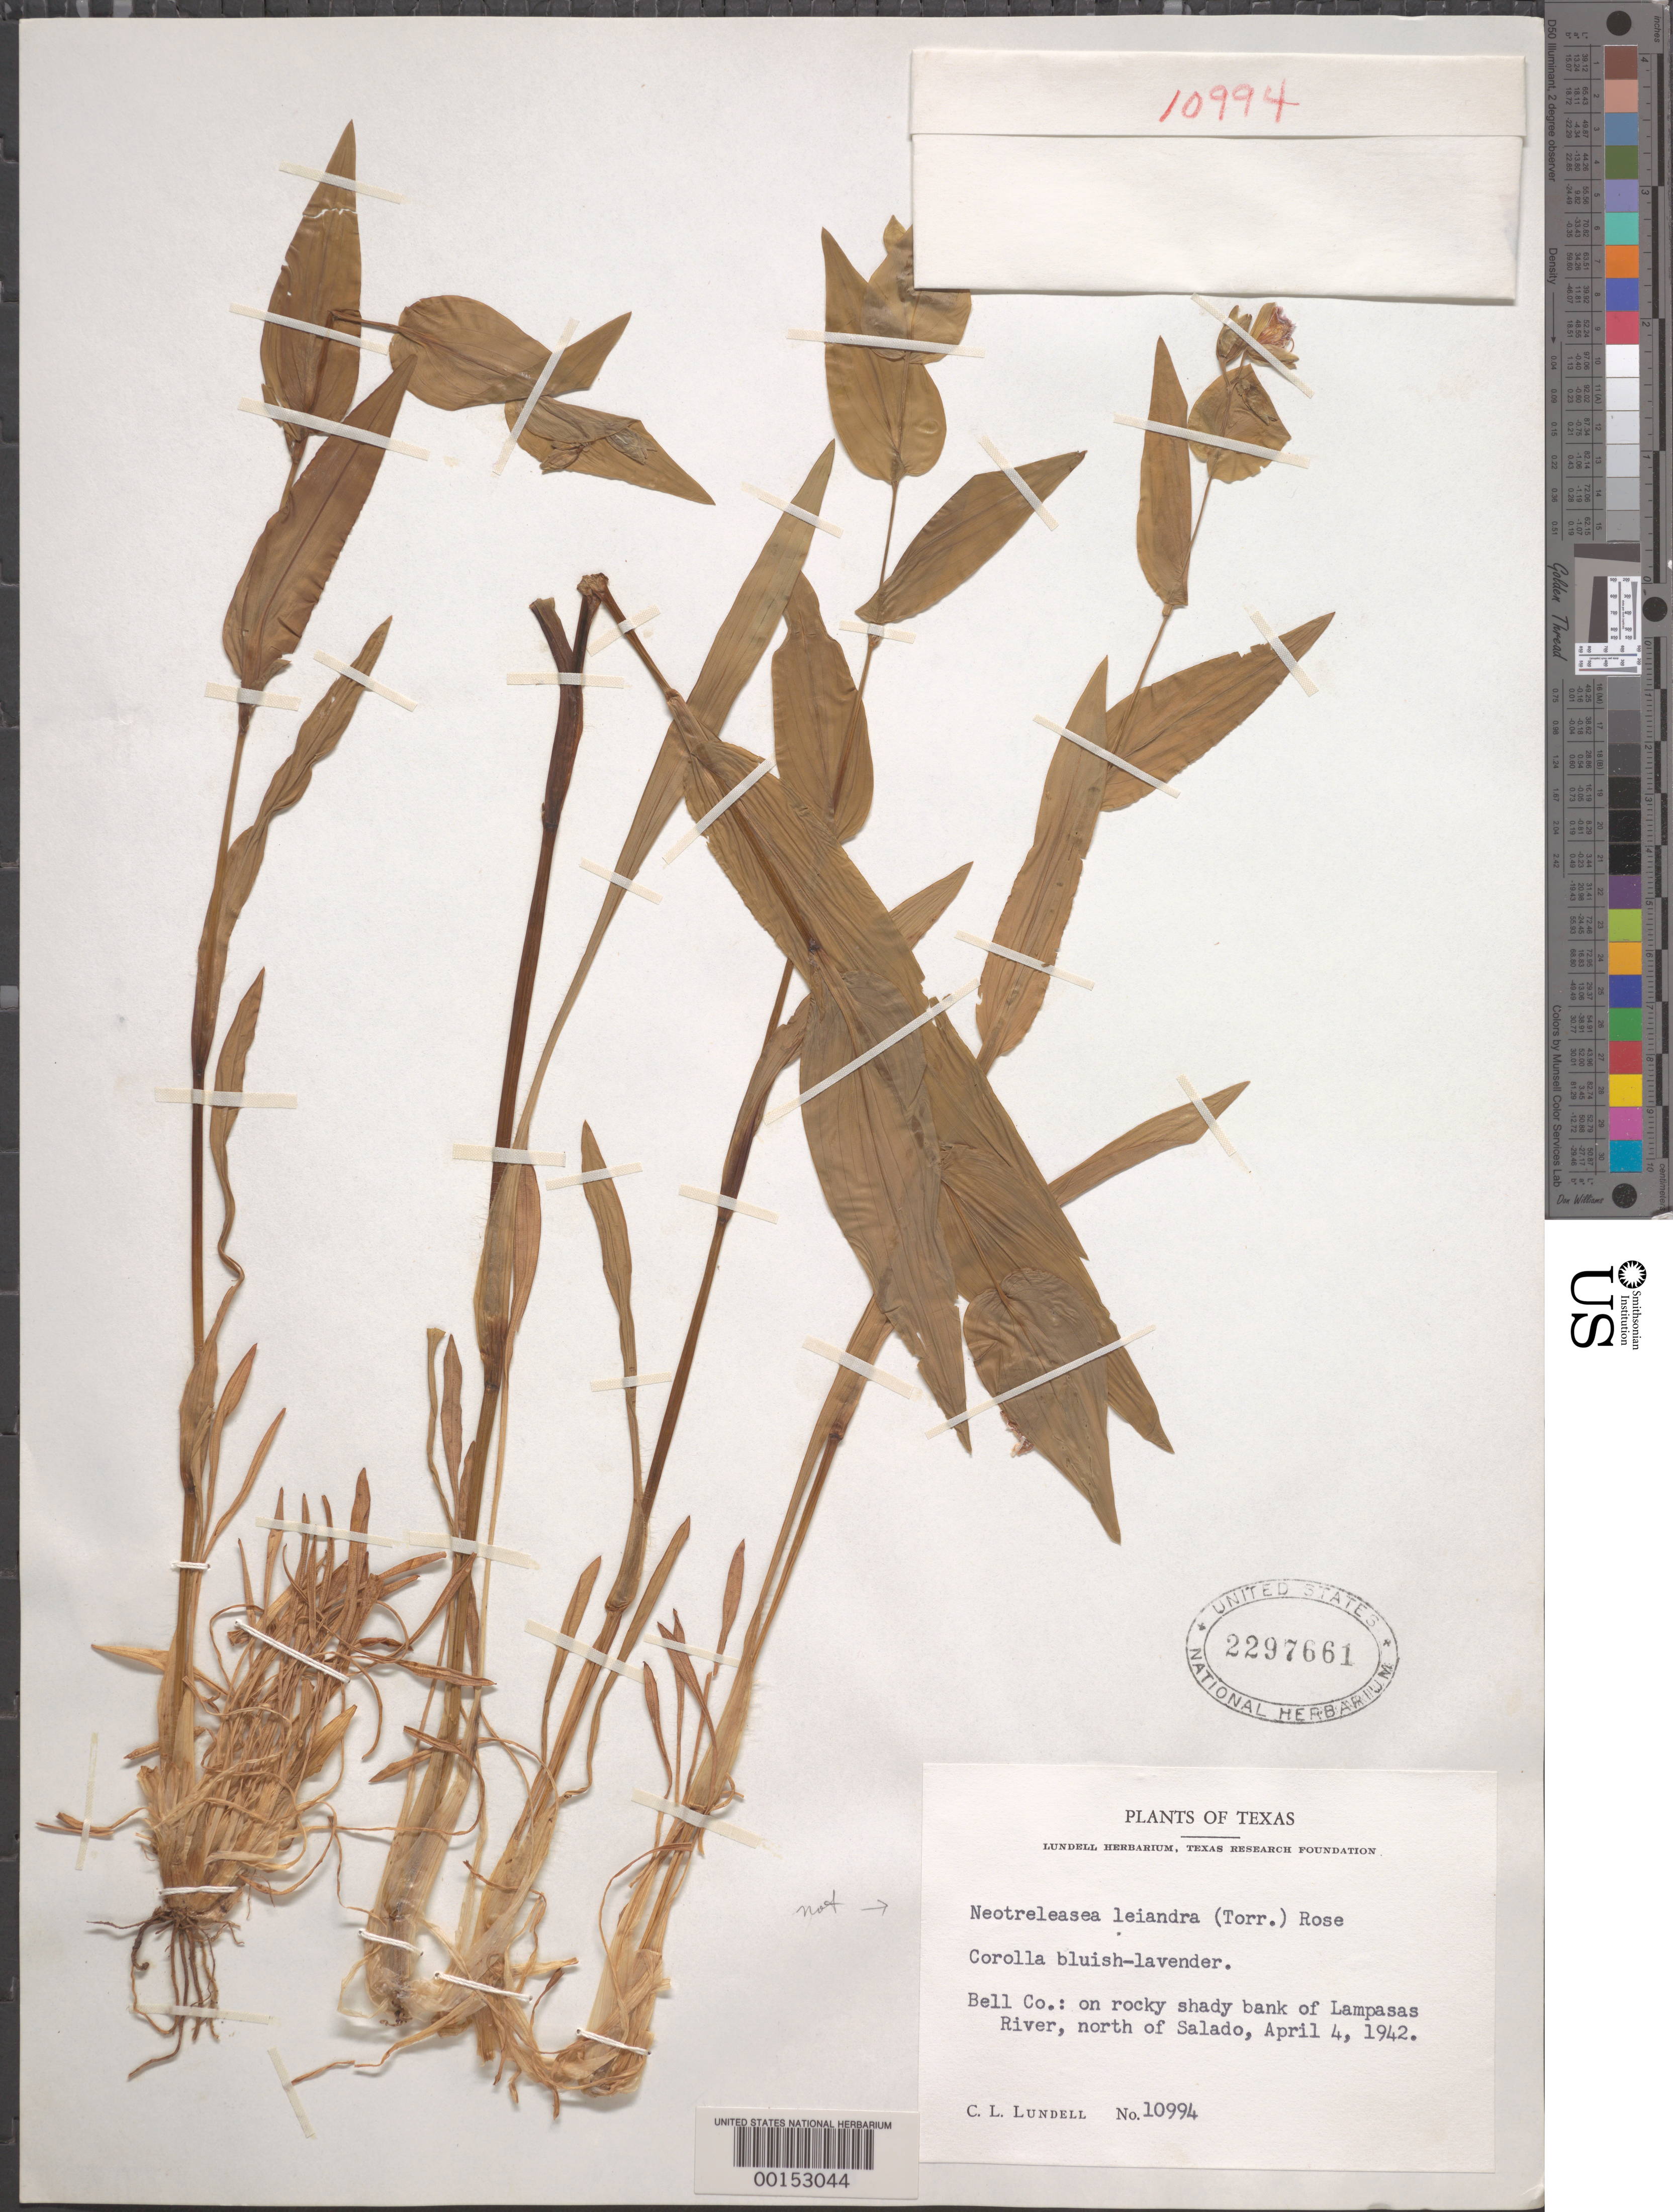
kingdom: Plantae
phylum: Tracheophyta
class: Liliopsida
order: Commelinales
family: Commelinaceae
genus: Tinantia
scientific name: Tinantia anomala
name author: (Torr.) C.B. Clarke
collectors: C. L. Lundell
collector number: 10994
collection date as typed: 04 Apr 1942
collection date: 1942-04-04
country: United States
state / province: Texas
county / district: Bell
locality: Lampasas river, n of salado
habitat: Shaded, rocky riverbank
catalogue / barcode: US 2297661